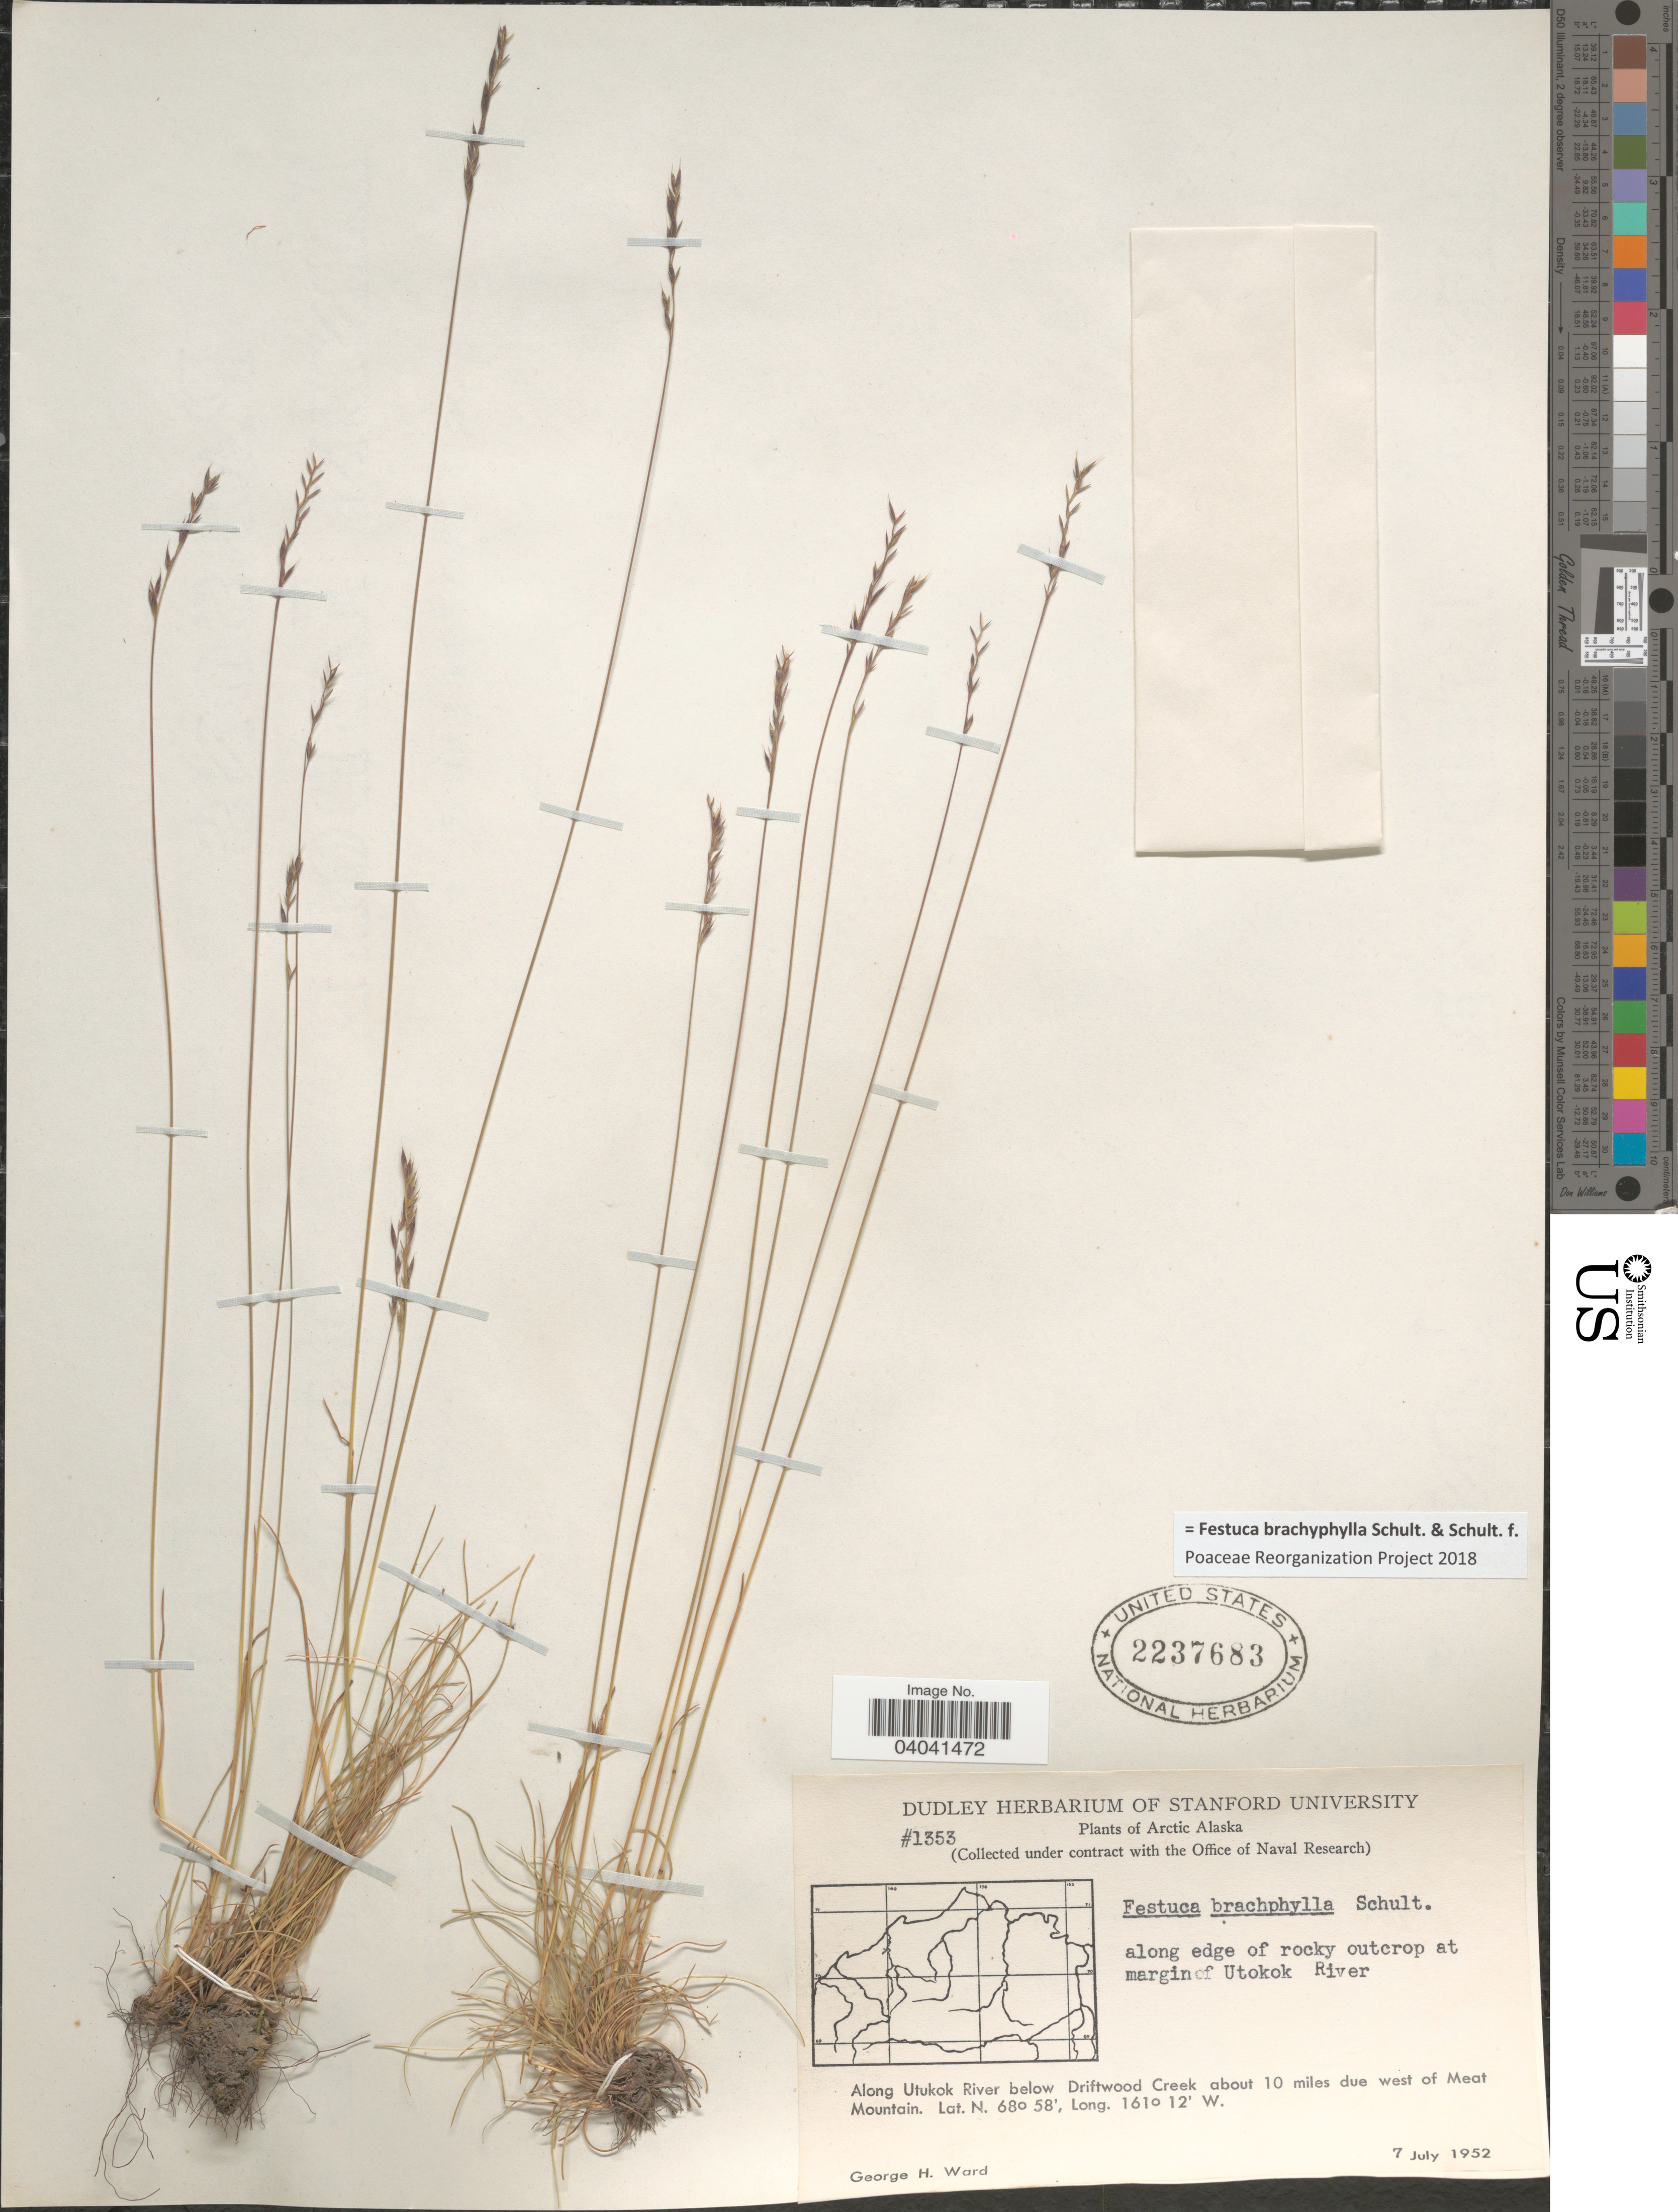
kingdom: Plantae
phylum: Tracheophyta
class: Liliopsida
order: Poales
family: Poaceae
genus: Festuca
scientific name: Festuca brachyphylla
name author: Schult. & Schult. f.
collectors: G. H. Ward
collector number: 1353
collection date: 1952-07-07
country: United States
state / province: Alaska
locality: Arctic Alaska. Along edge of rocky outcrop at margin of Utokok River. Along Utokok River below Driftwood Creek about 10 miles due west of Meat Mountain.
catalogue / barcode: US 2237683